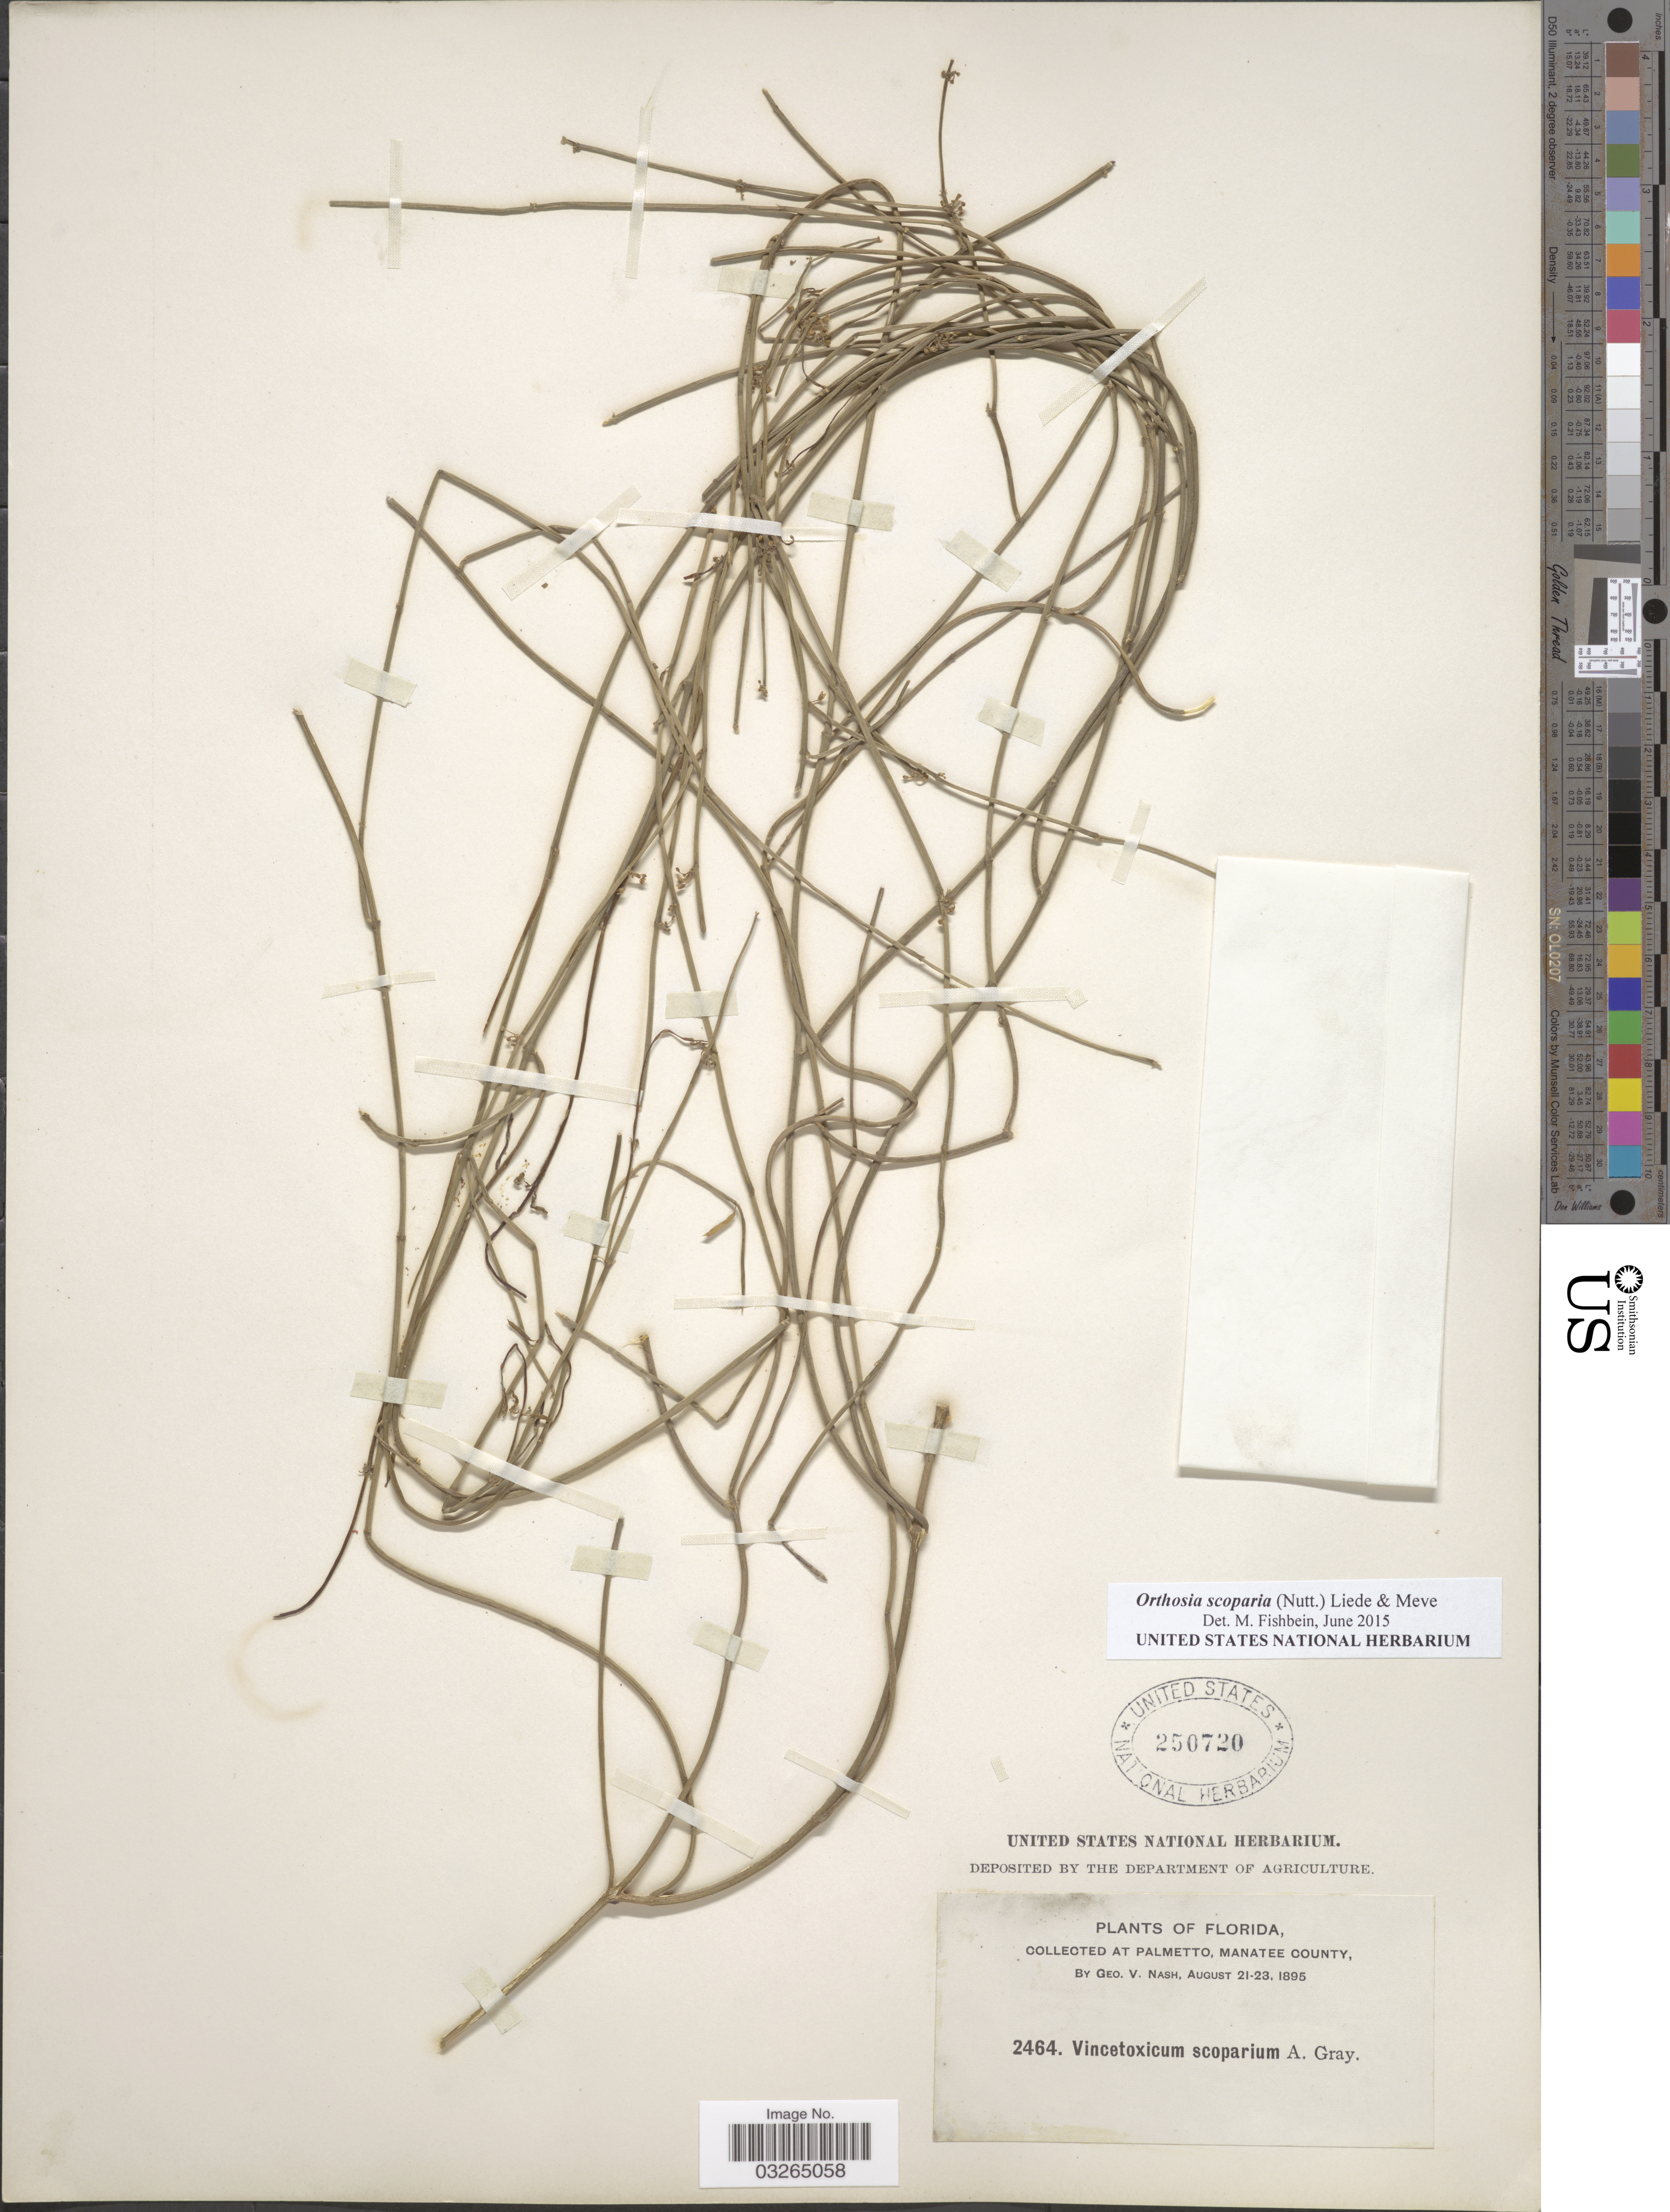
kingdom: Plantae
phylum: Tracheophyta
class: Magnoliopsida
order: Gentianales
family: Apocynaceae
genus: Orthosia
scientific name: Orthosia scoparia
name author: (Nutt.) Liede & Meve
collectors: G. V. Nash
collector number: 2464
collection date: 1895-08-21/1895-08-23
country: United States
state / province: Florida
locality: Palmetto, Manatee County.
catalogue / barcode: US 250720